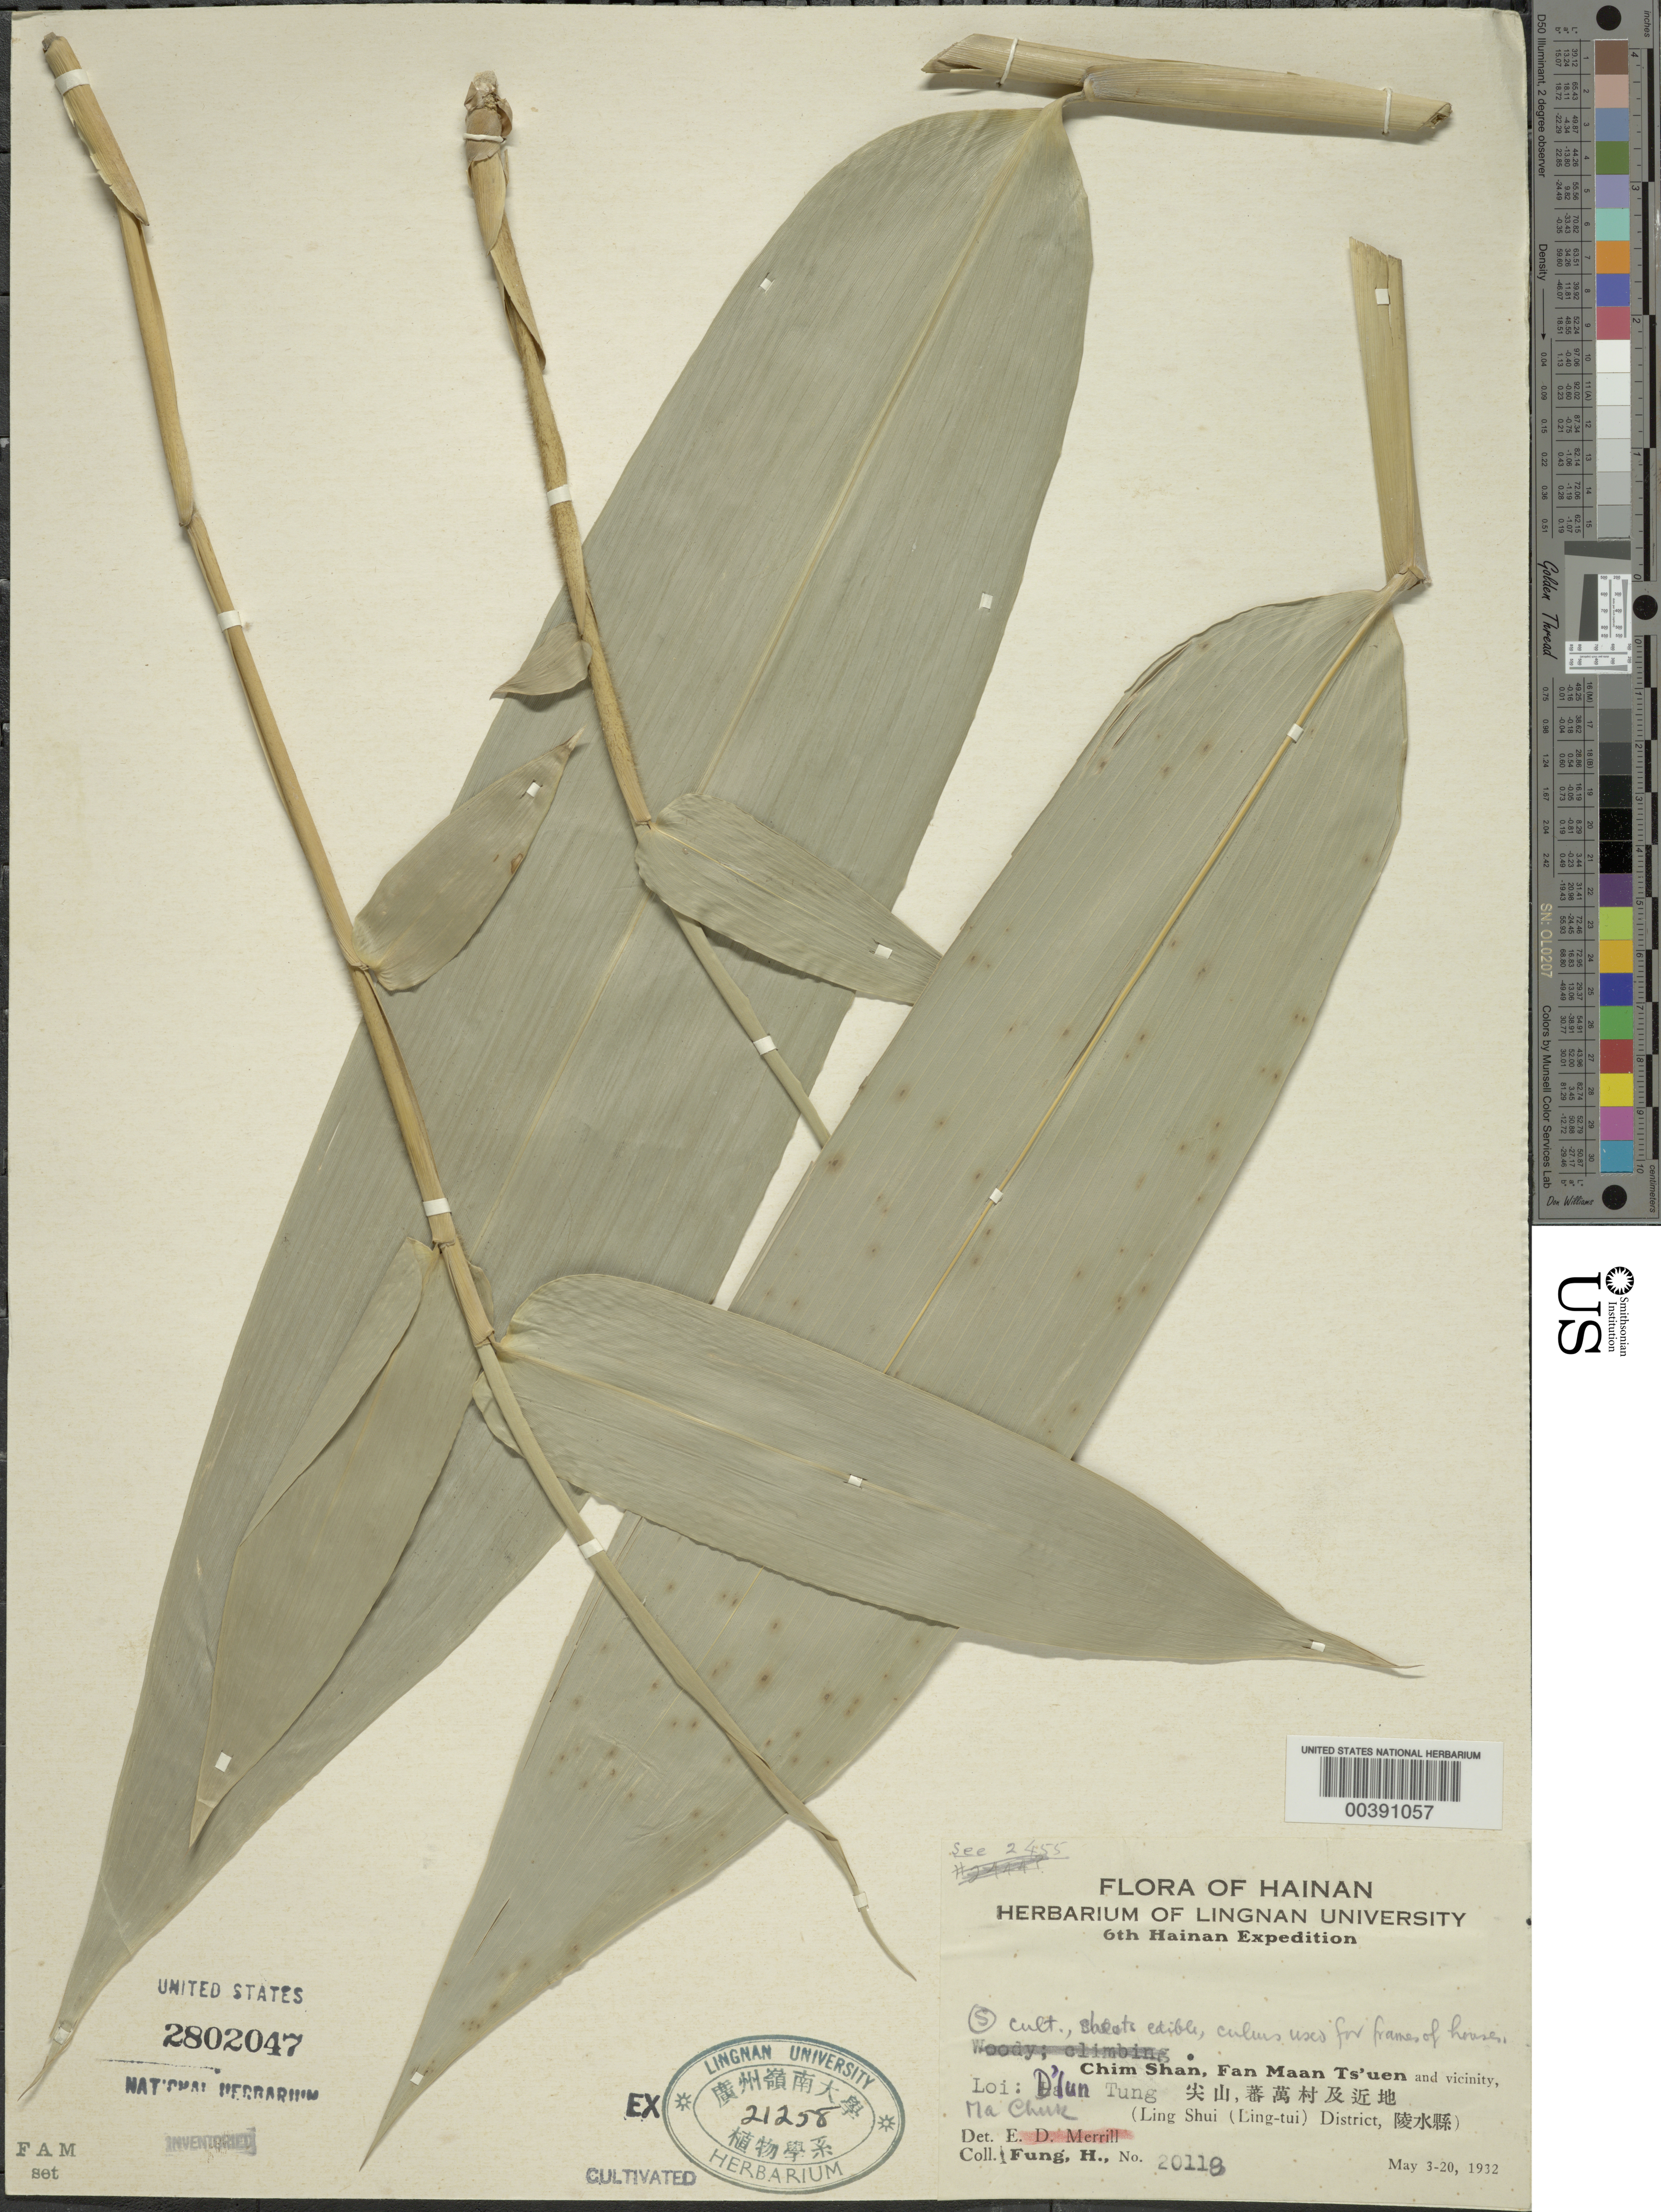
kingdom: Plantae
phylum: Tracheophyta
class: Liliopsida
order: Poales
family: Poaceae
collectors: H. L. Fung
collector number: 20118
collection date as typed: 03 May 1932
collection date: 1932-05-03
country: China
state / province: Hainan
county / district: Ling Shui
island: Hainan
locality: Chim Shan, Fan Maan Ts'uen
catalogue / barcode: US 2802047